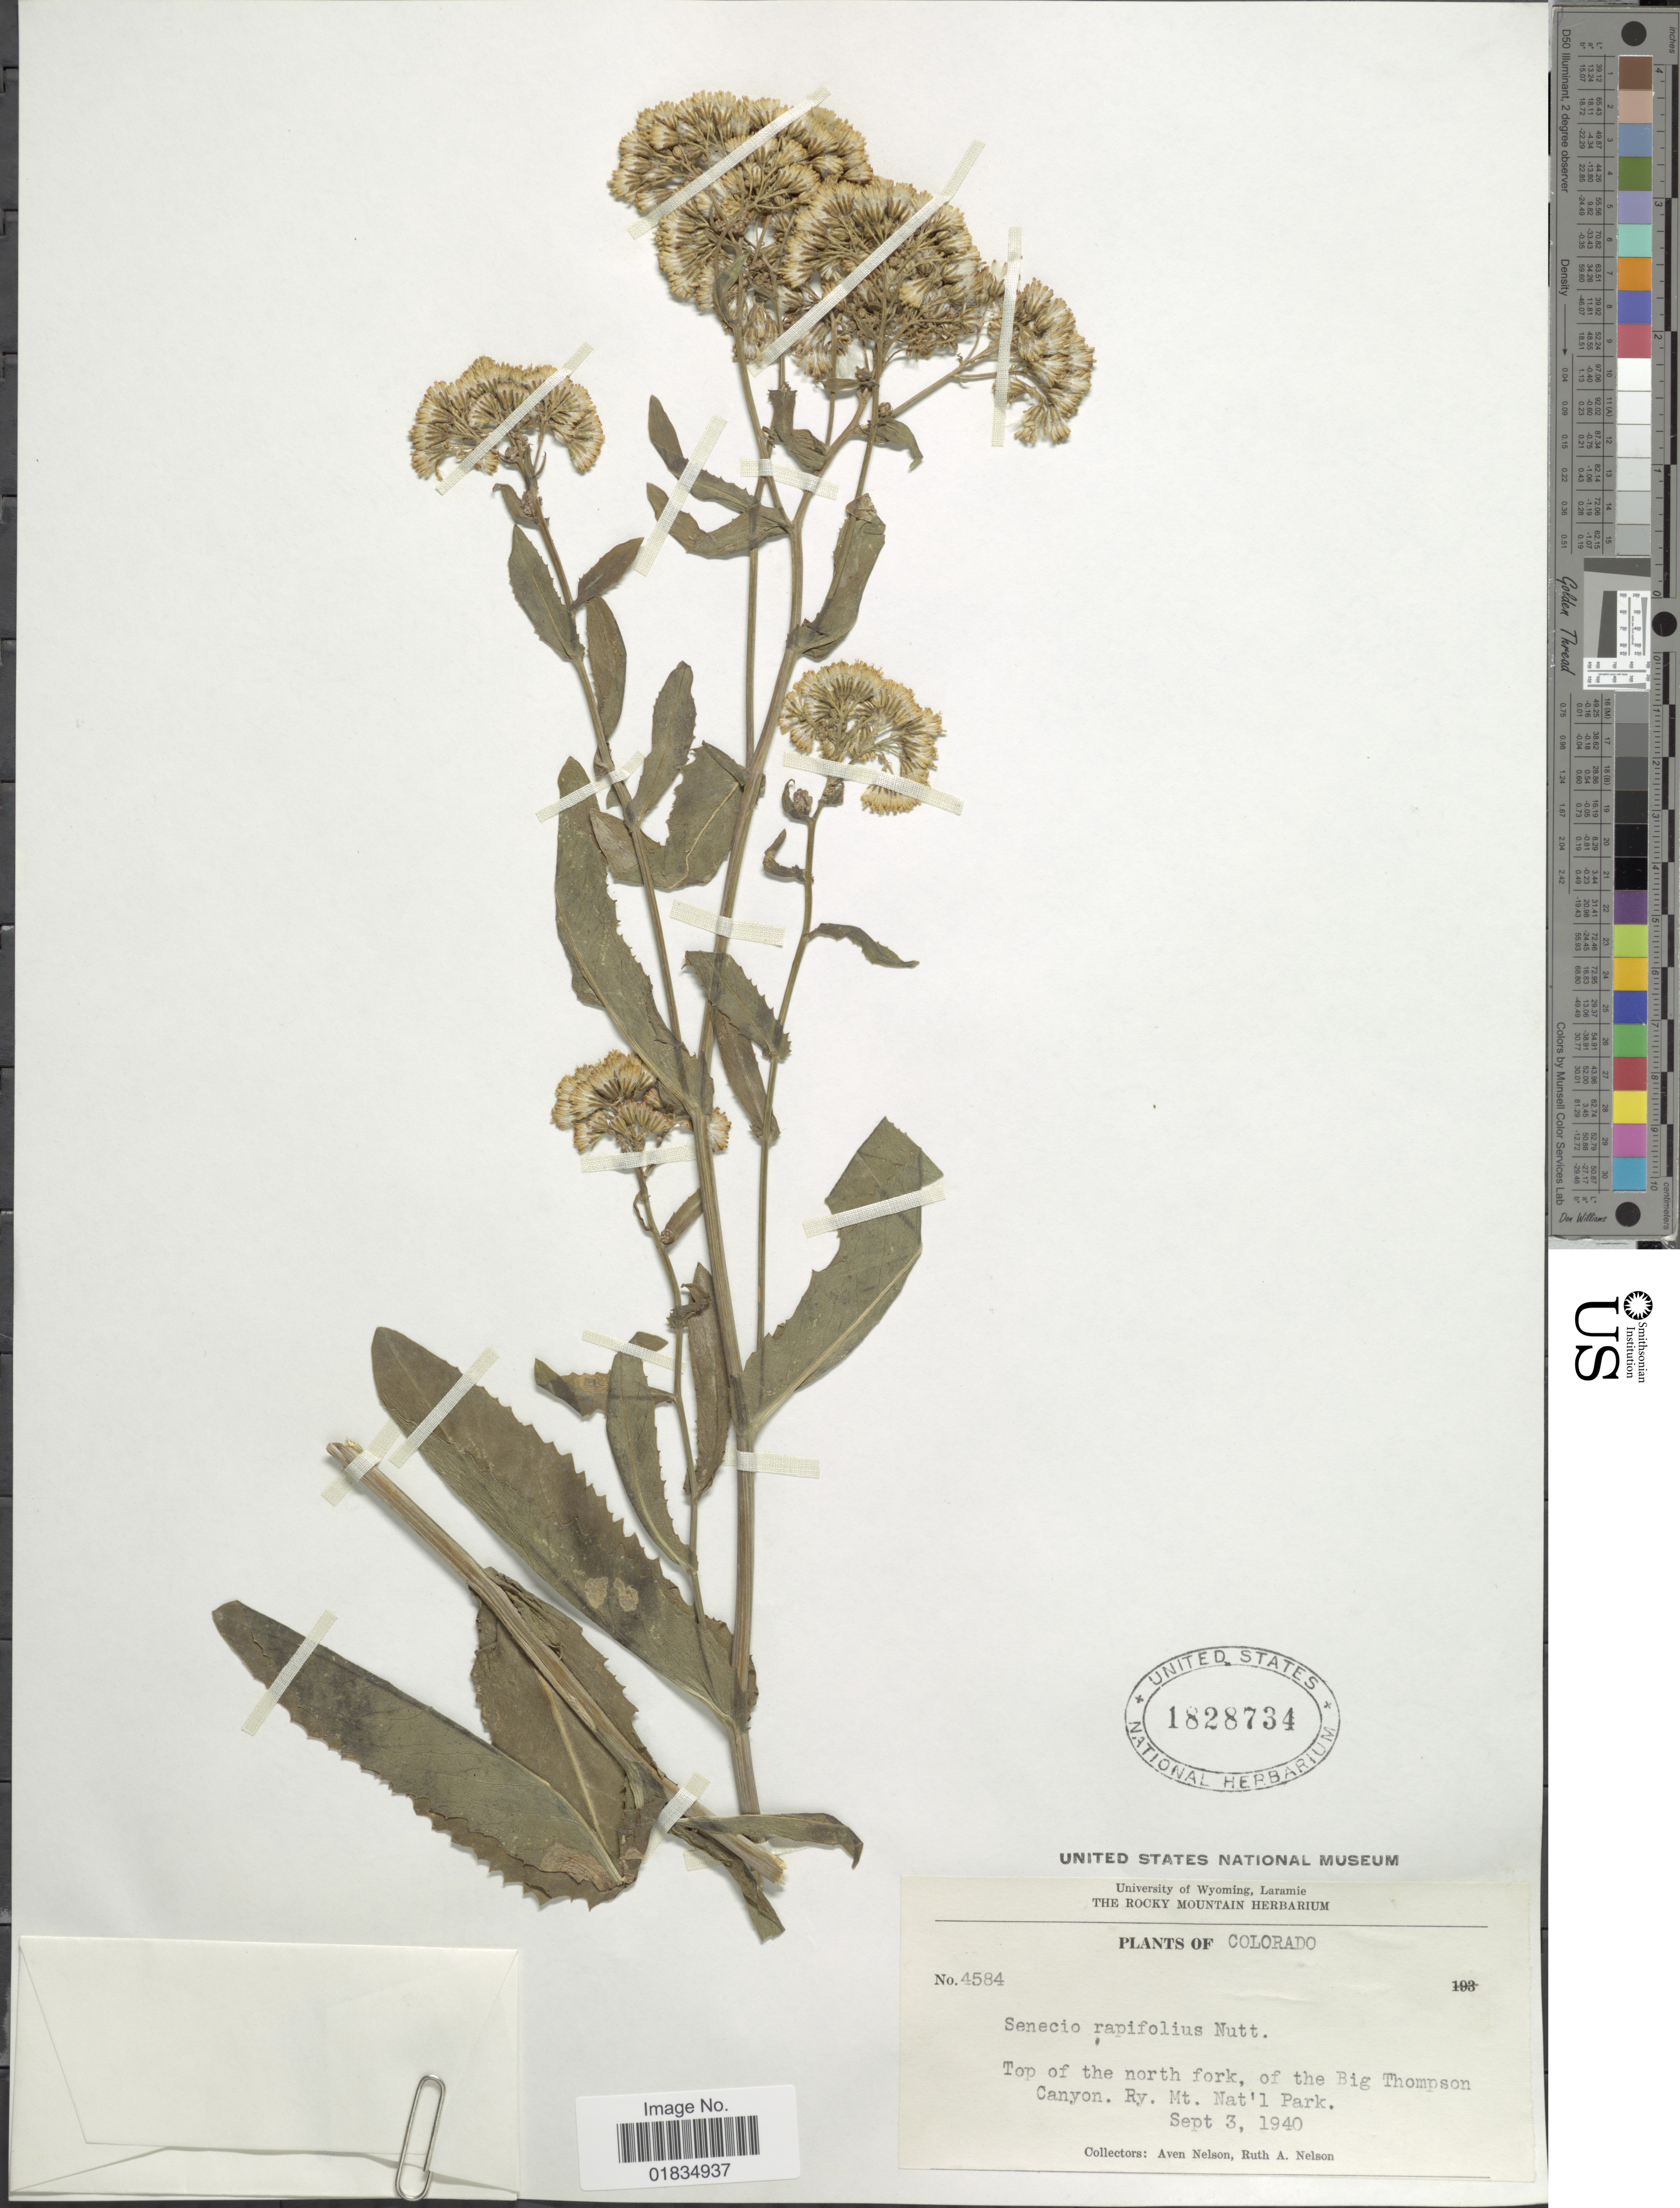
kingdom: Plantae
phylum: Tracheophyta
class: Magnoliopsida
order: Asterales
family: Asteraceae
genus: Senecio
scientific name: Senecio rapifolius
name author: Nutt.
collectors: A. Nelson & R. A. Nelson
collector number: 4584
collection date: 1940-09-03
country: United States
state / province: Colorado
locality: Top of the north fork, of the Big Thompson Canyon. Ry. Mt. Nat'l. Park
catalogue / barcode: US 1828734